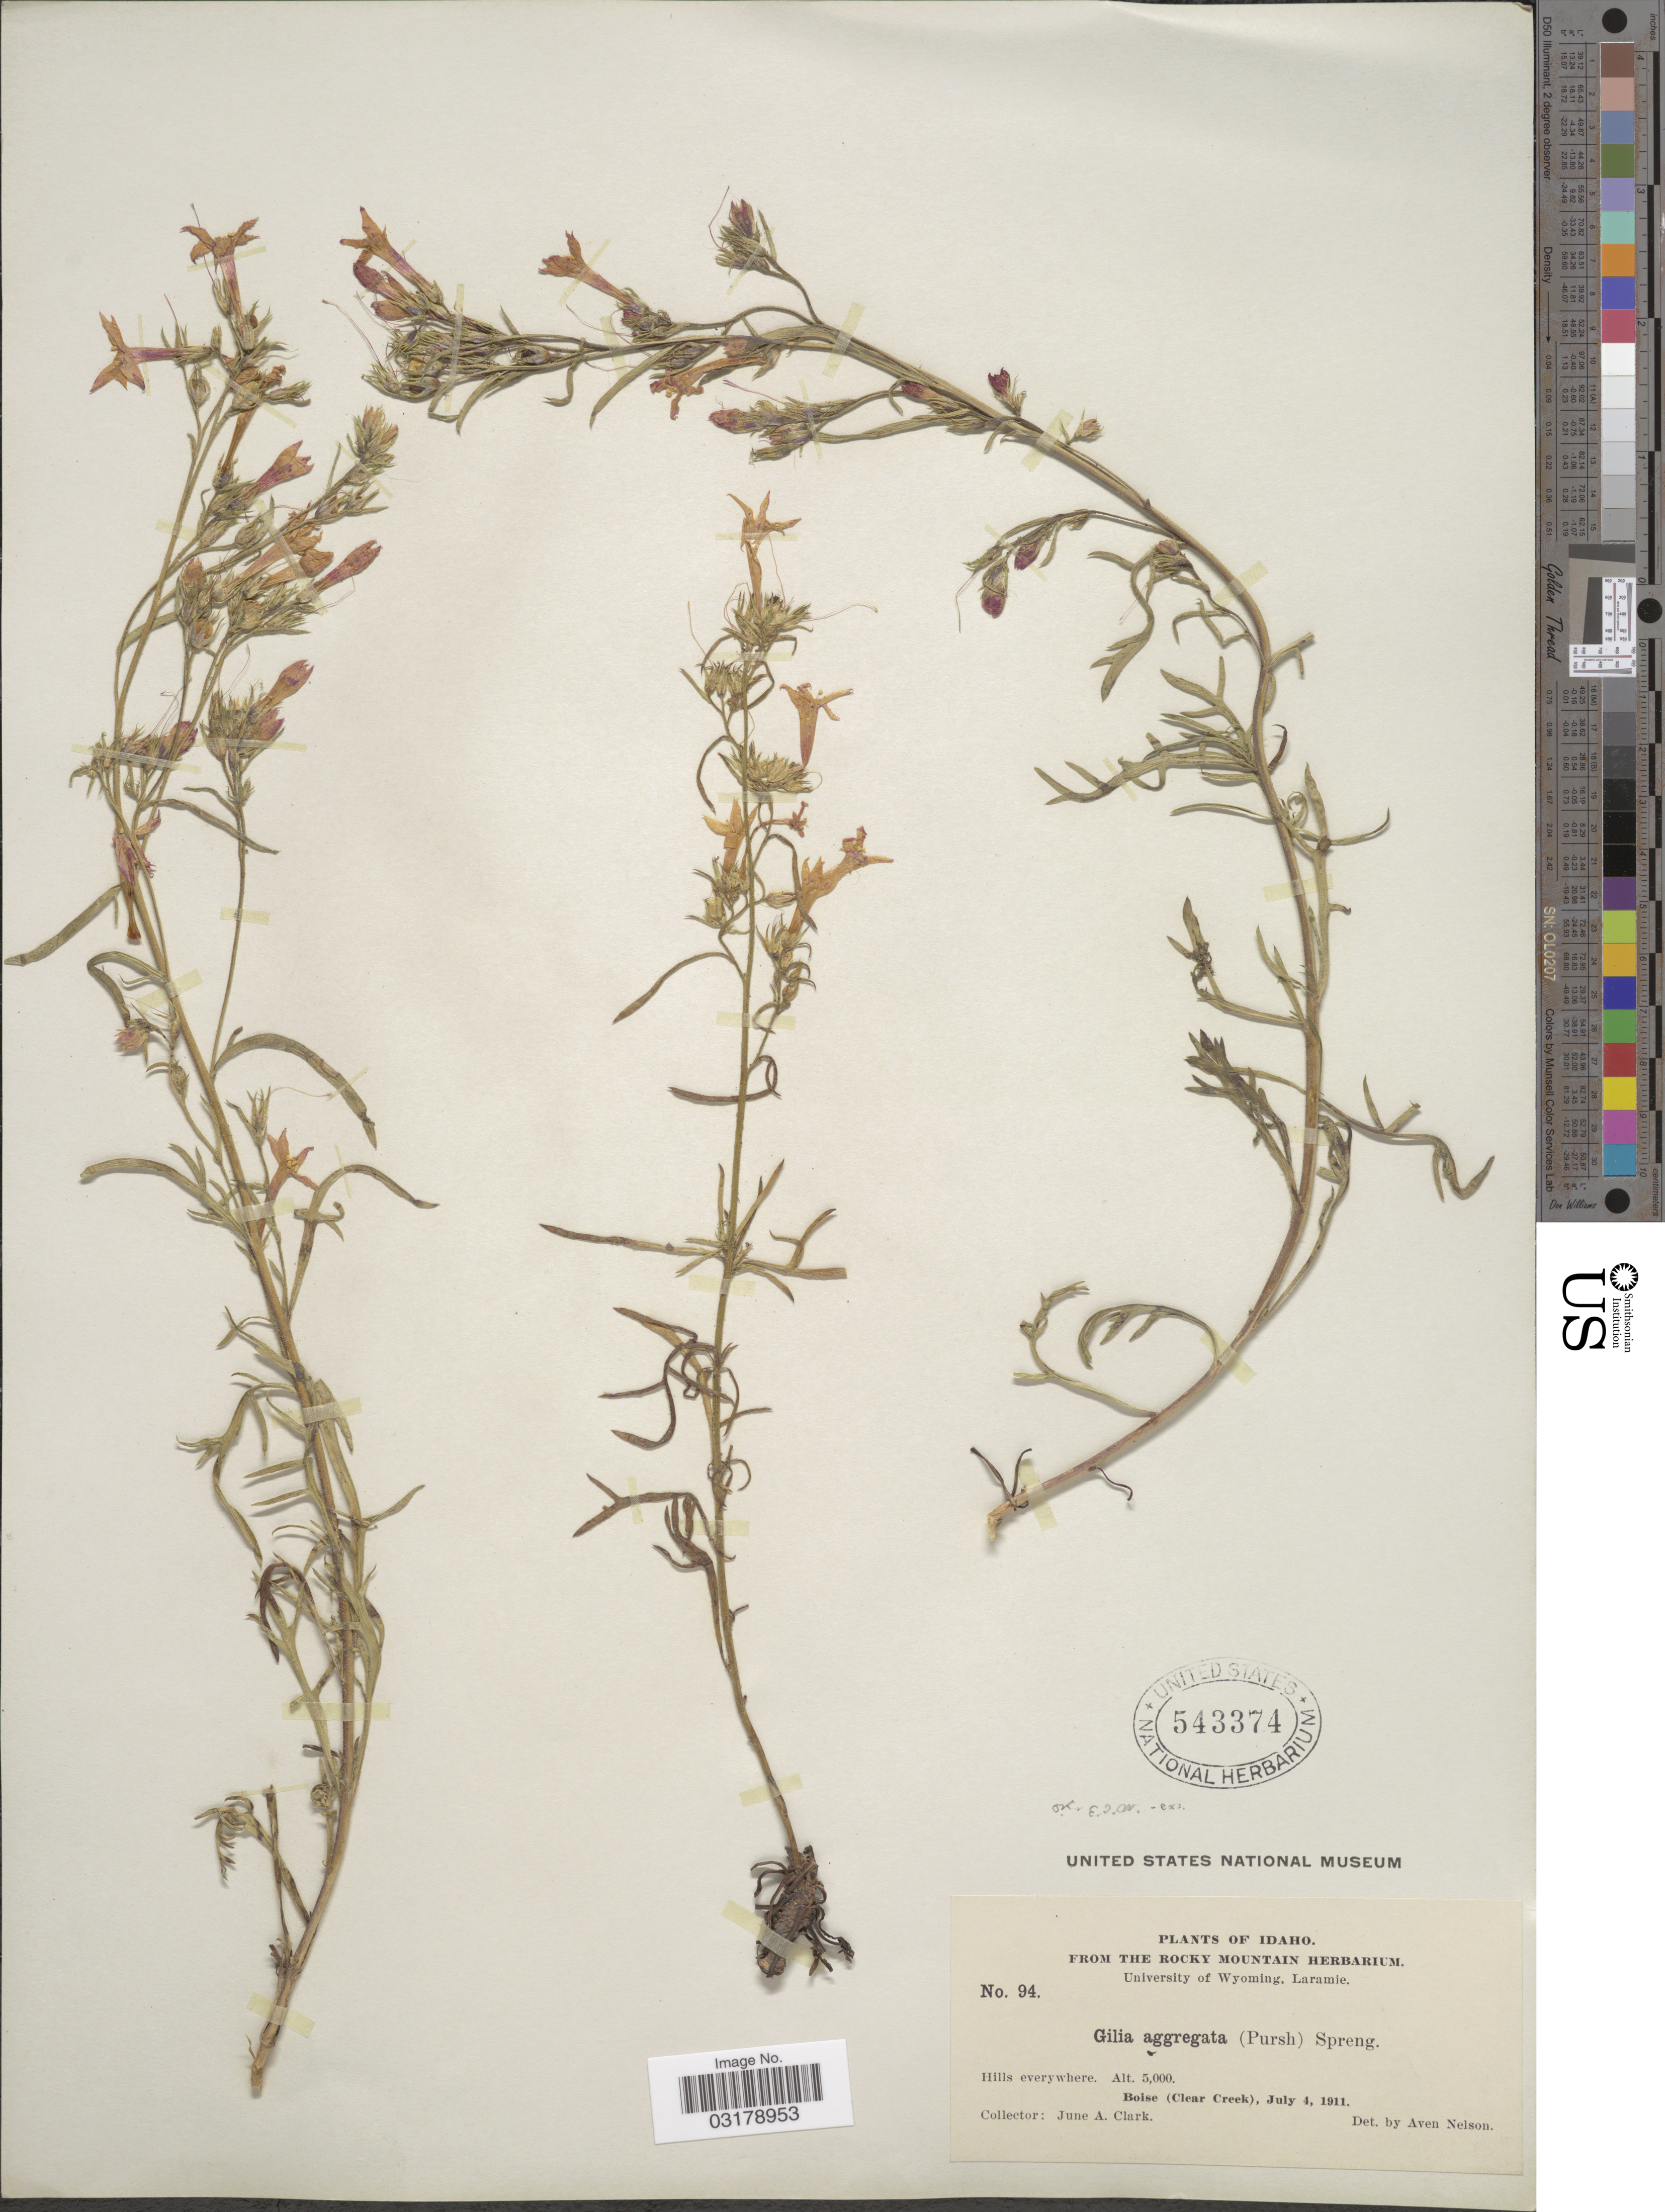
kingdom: Plantae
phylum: Tracheophyta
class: Magnoliopsida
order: Ericales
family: Polemoniaceae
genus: Ipomopsis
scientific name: Ipomopsis aggregata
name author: (Pursh) V.E. Grant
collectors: J. A. Clark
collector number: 94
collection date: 1911-07-04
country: United States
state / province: Idaho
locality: Boise (Clear Creek).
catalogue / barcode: US 543374